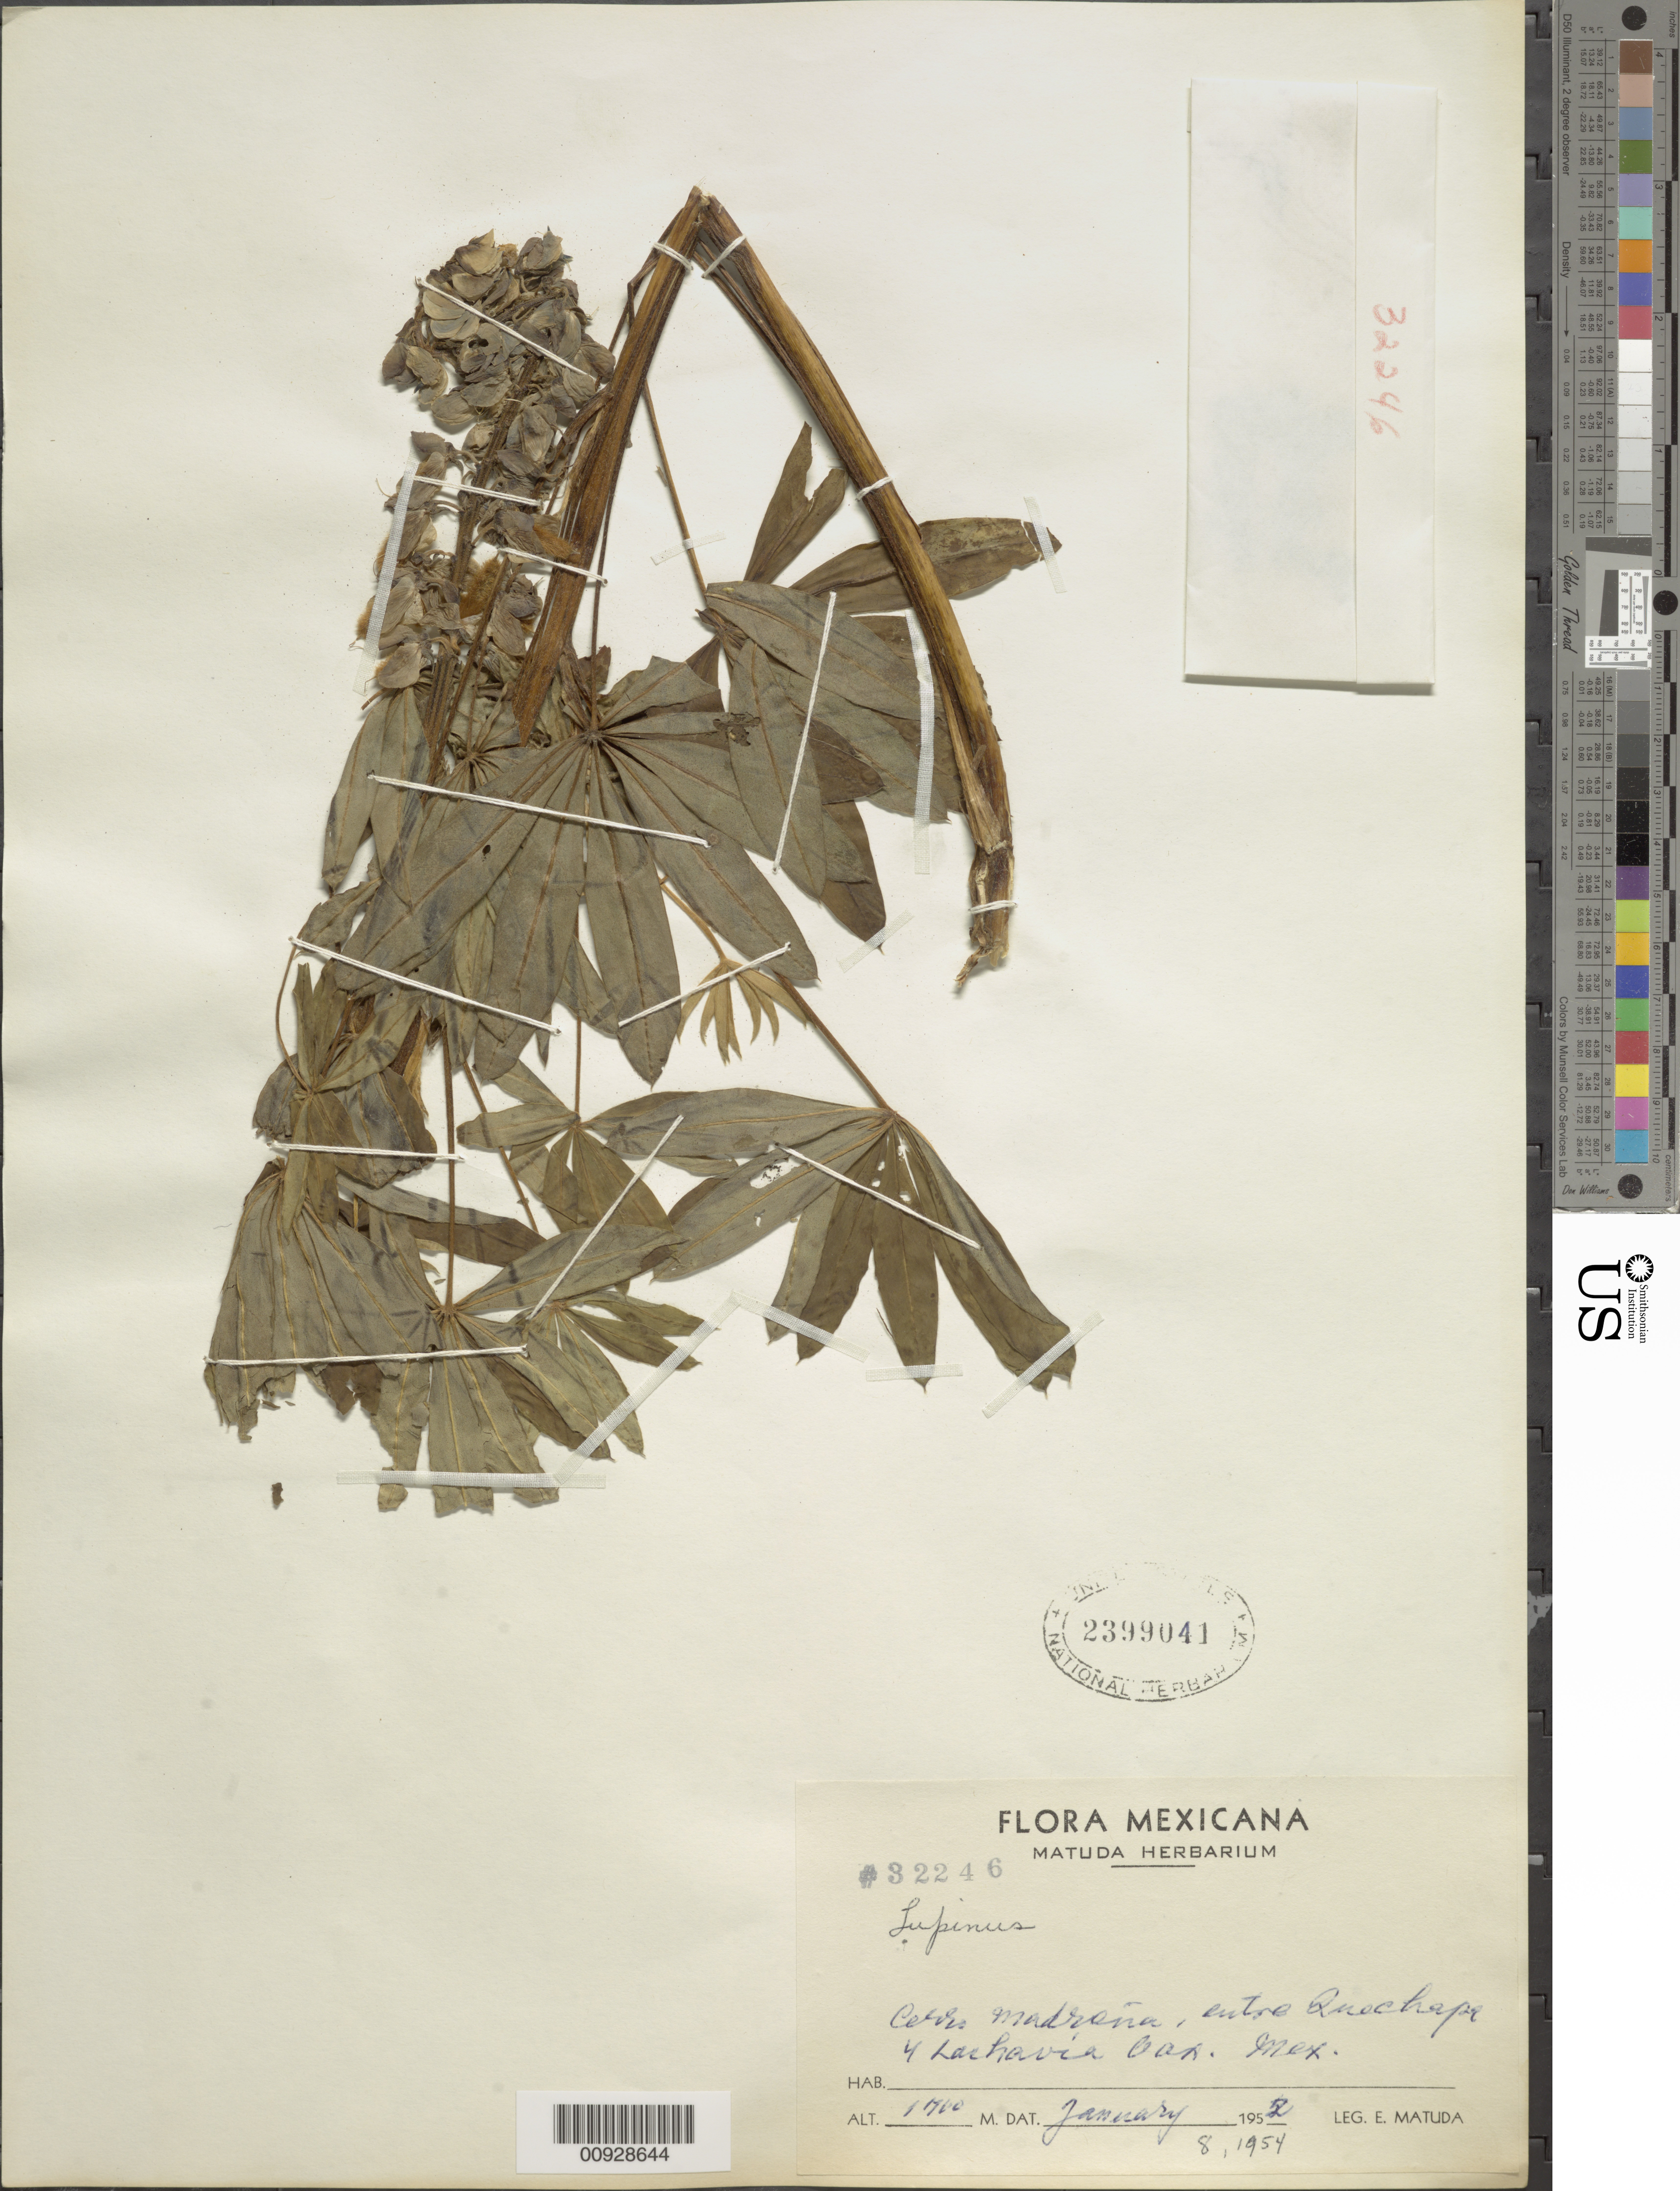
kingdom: Plantae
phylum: Tracheophyta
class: Magnoliopsida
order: Fabales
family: Fabaceae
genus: Lupinus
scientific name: Lupinus sp.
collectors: E. Matuda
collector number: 32246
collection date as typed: Jan 1952 or 08 Jan 1954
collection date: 1952-01 or 1954-01-08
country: Mexico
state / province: Oaxaca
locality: Cerro Madroña, entre Quechapa y Lachavia, Oaxaca.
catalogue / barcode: US 2399041